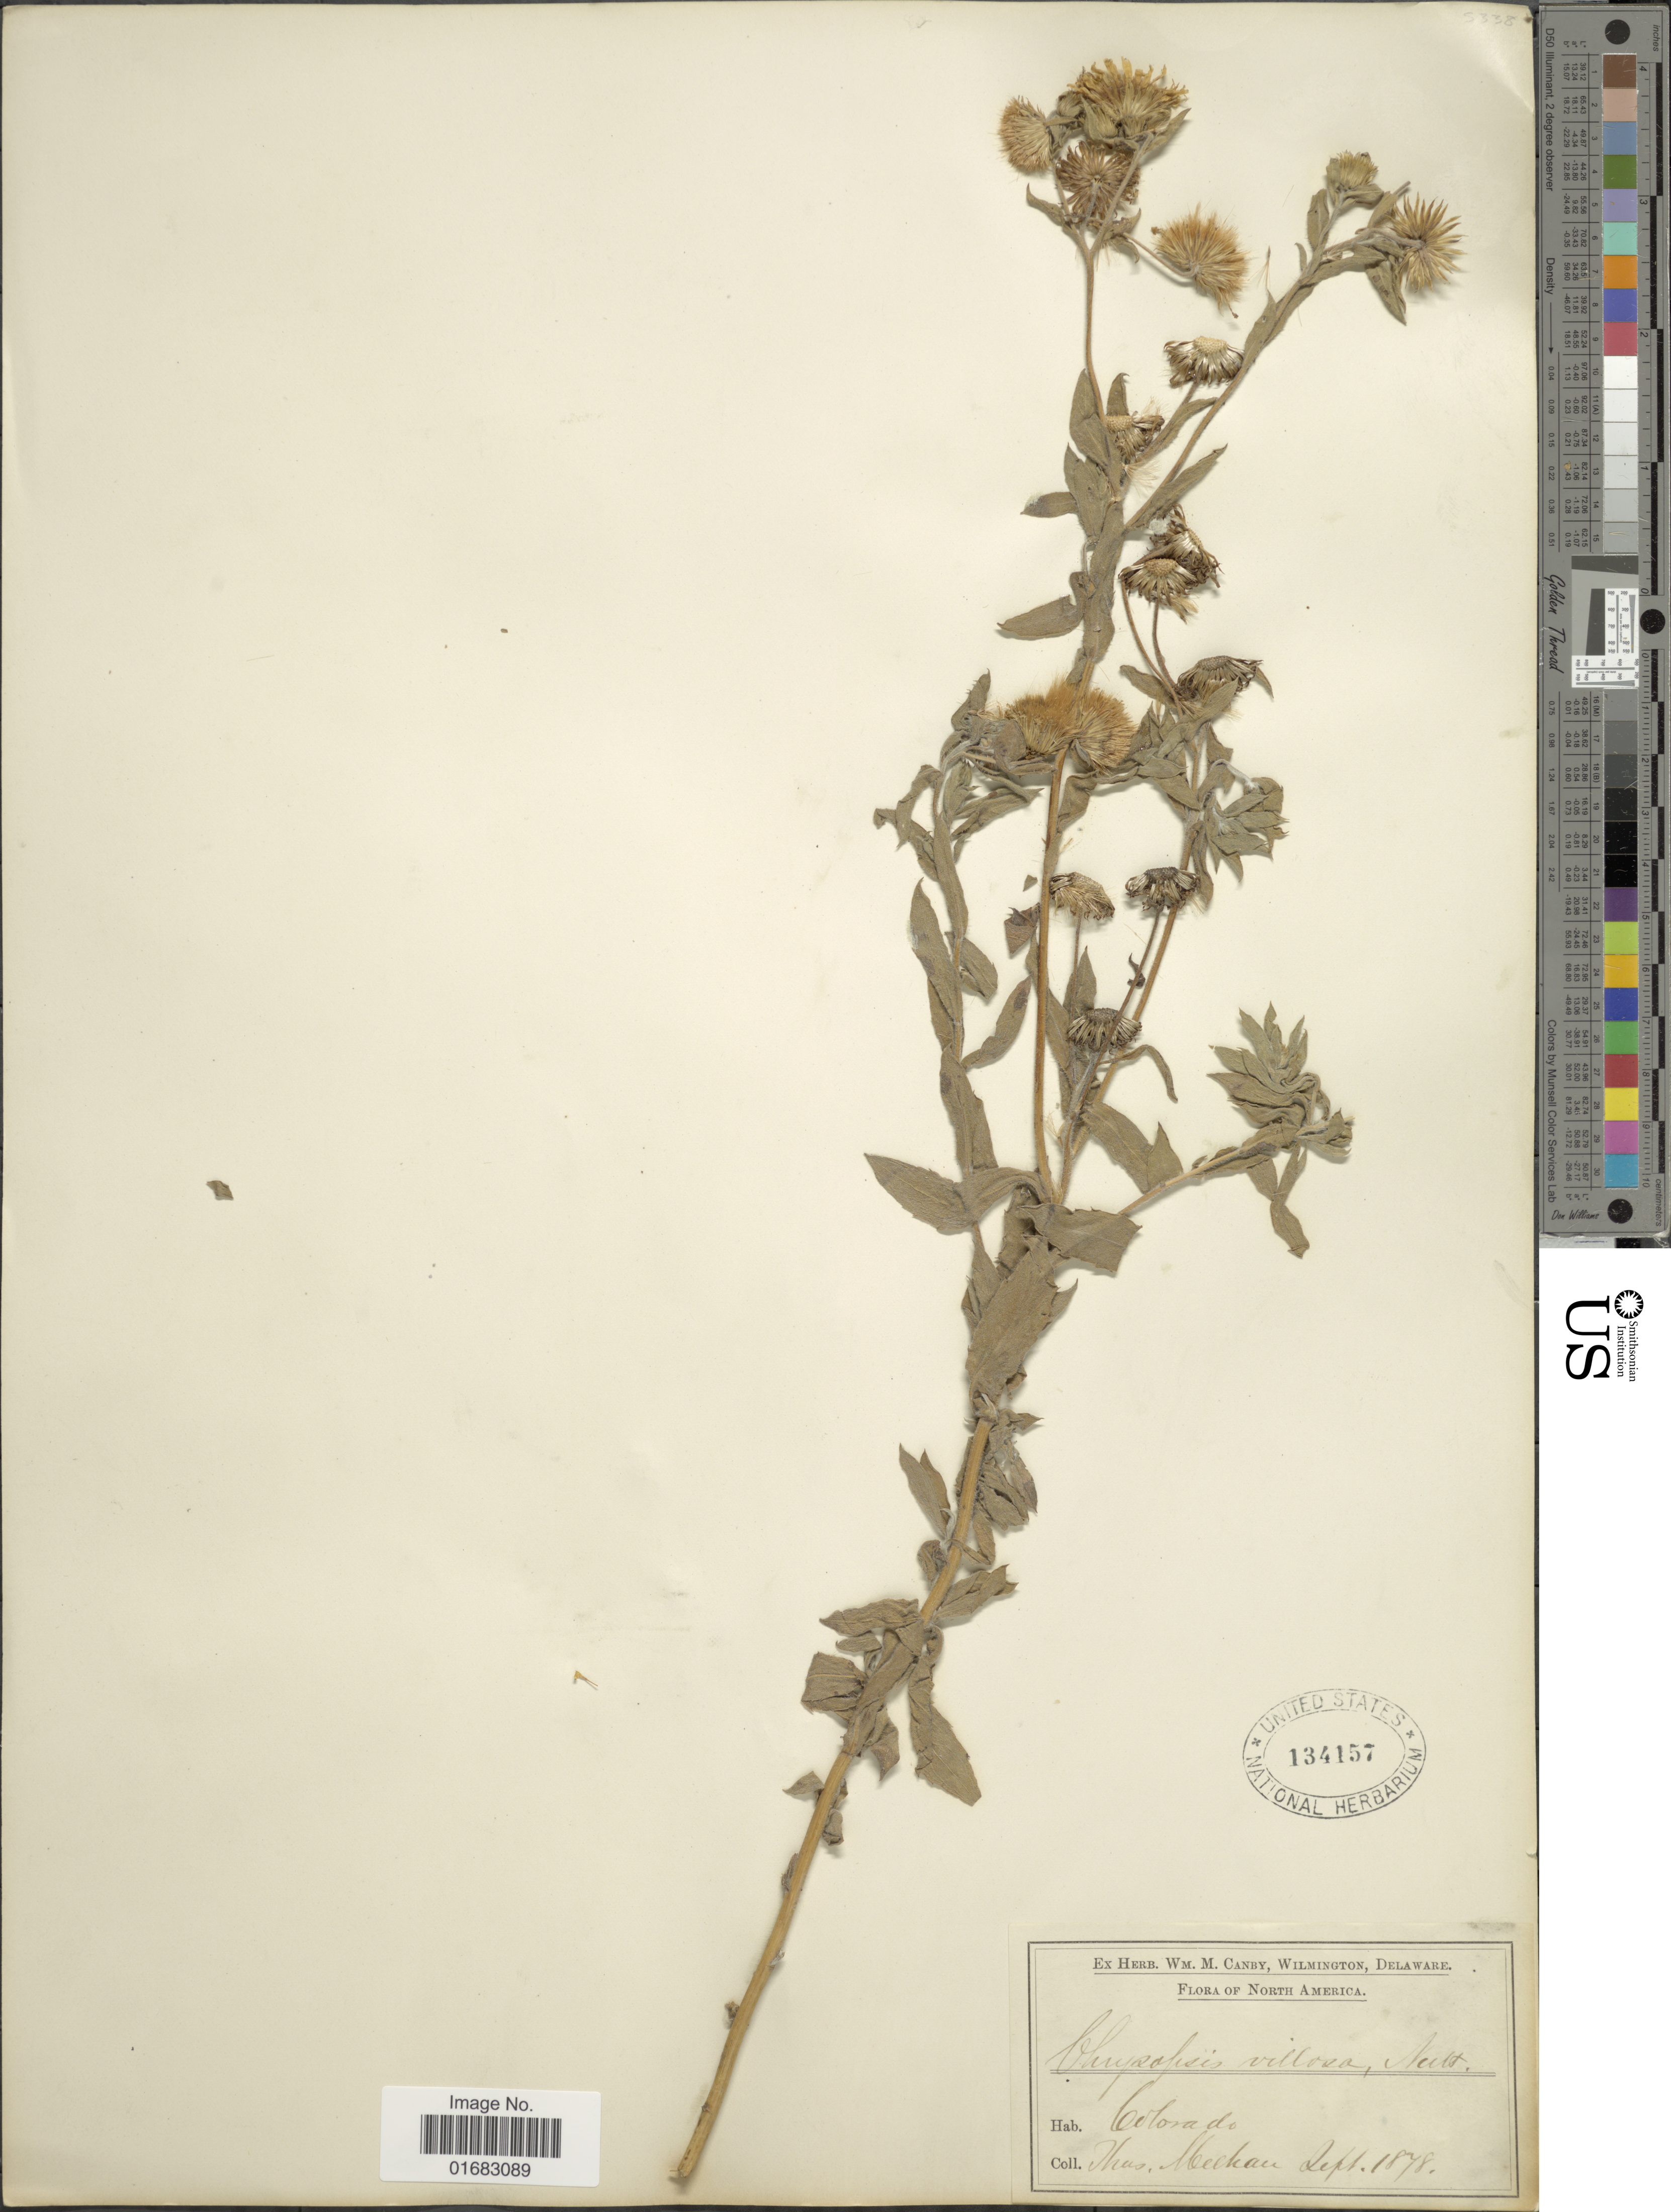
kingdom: Plantae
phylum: Tracheophyta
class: Magnoliopsida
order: Asterales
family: Asteraceae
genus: Heterotheca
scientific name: Heterotheca villosa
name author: (Pursh) Shinners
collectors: T. Meehan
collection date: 1878-09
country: United States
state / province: Colorado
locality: Colorado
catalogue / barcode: US 134157